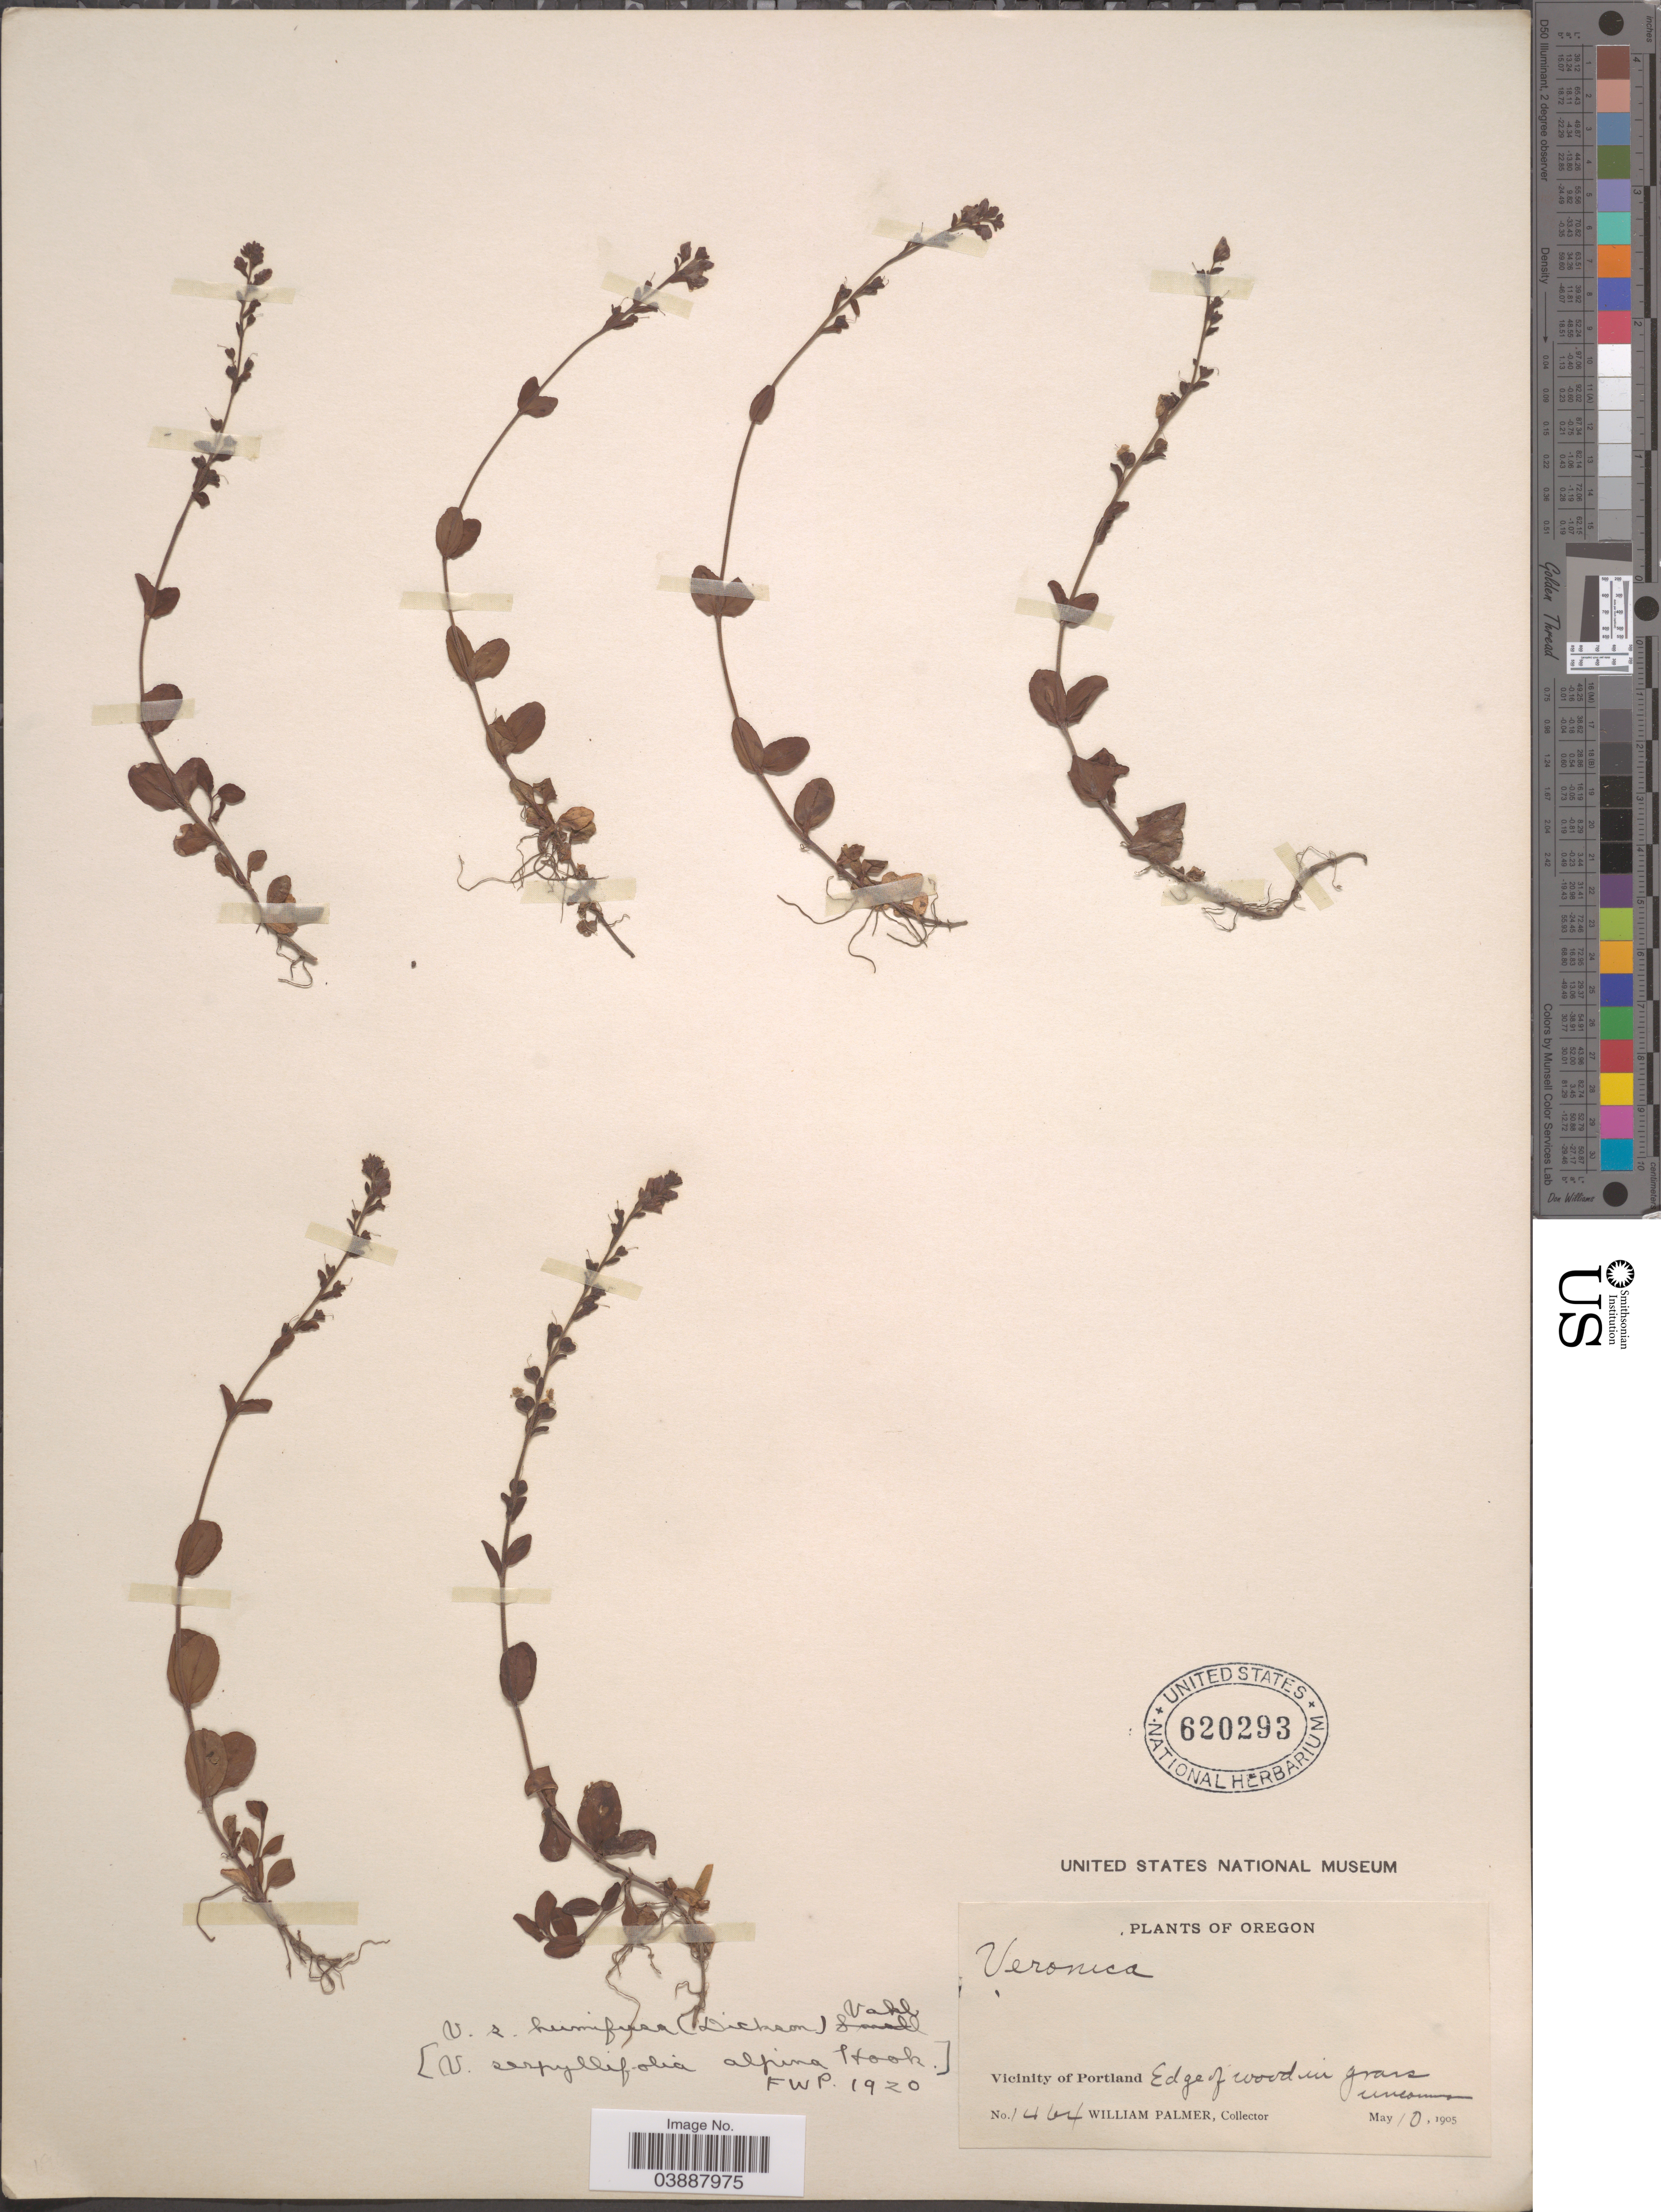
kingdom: Plantae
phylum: Tracheophyta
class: Magnoliopsida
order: Lamiales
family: Plantaginaceae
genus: Veronica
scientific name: Veronica serpyllifolia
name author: L.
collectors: W. Palmer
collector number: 1464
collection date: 1905-05-10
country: United States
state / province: Oregon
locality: Vicinity of Portland. Edge of wood in grass.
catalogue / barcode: US 620293